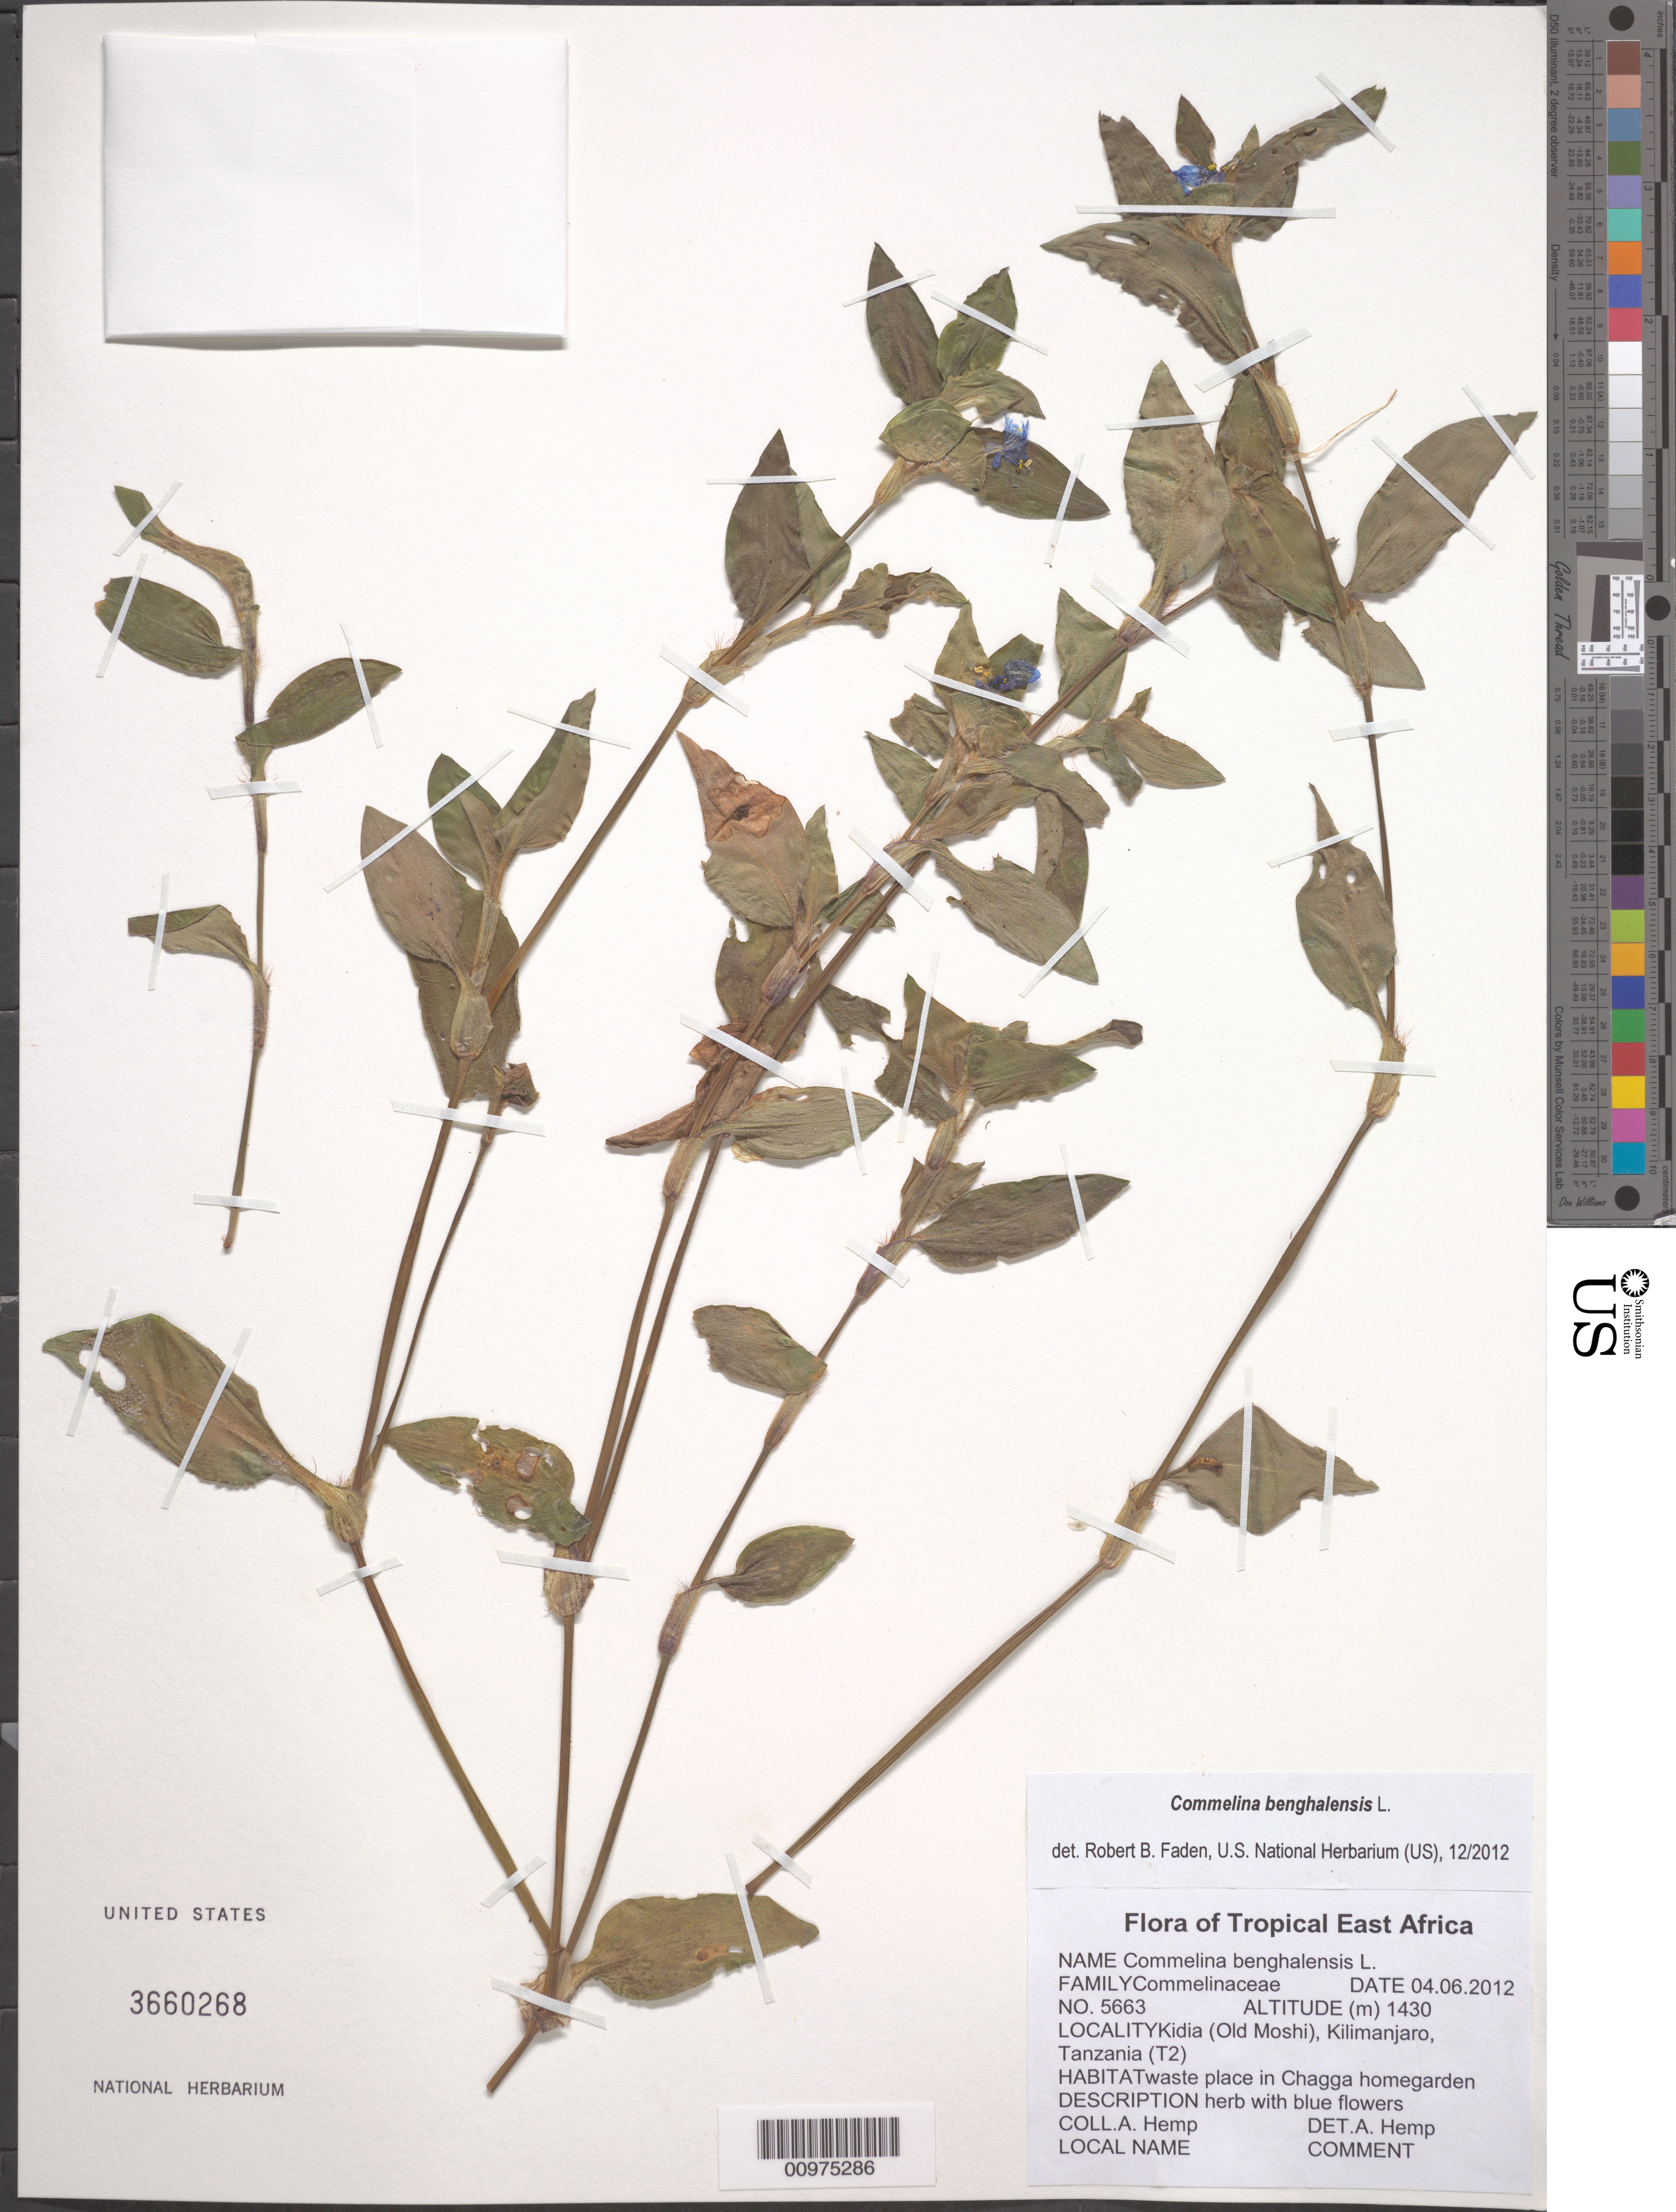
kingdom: Plantae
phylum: Tracheophyta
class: Liliopsida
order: Commelinales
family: Commelinaceae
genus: Commelina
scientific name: Commelina benghalensis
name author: L.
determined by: Faden, Robert B., (US), Smithsonian Institution - National Museum of Natural History (UNITED STATES)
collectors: A. Hemp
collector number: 5663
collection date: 2012-06-04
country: Tanzania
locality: T2; Kidia (Old Moshi), Kilimanjaro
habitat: waste place in Chagga homegarden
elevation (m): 1430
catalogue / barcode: US 3660268